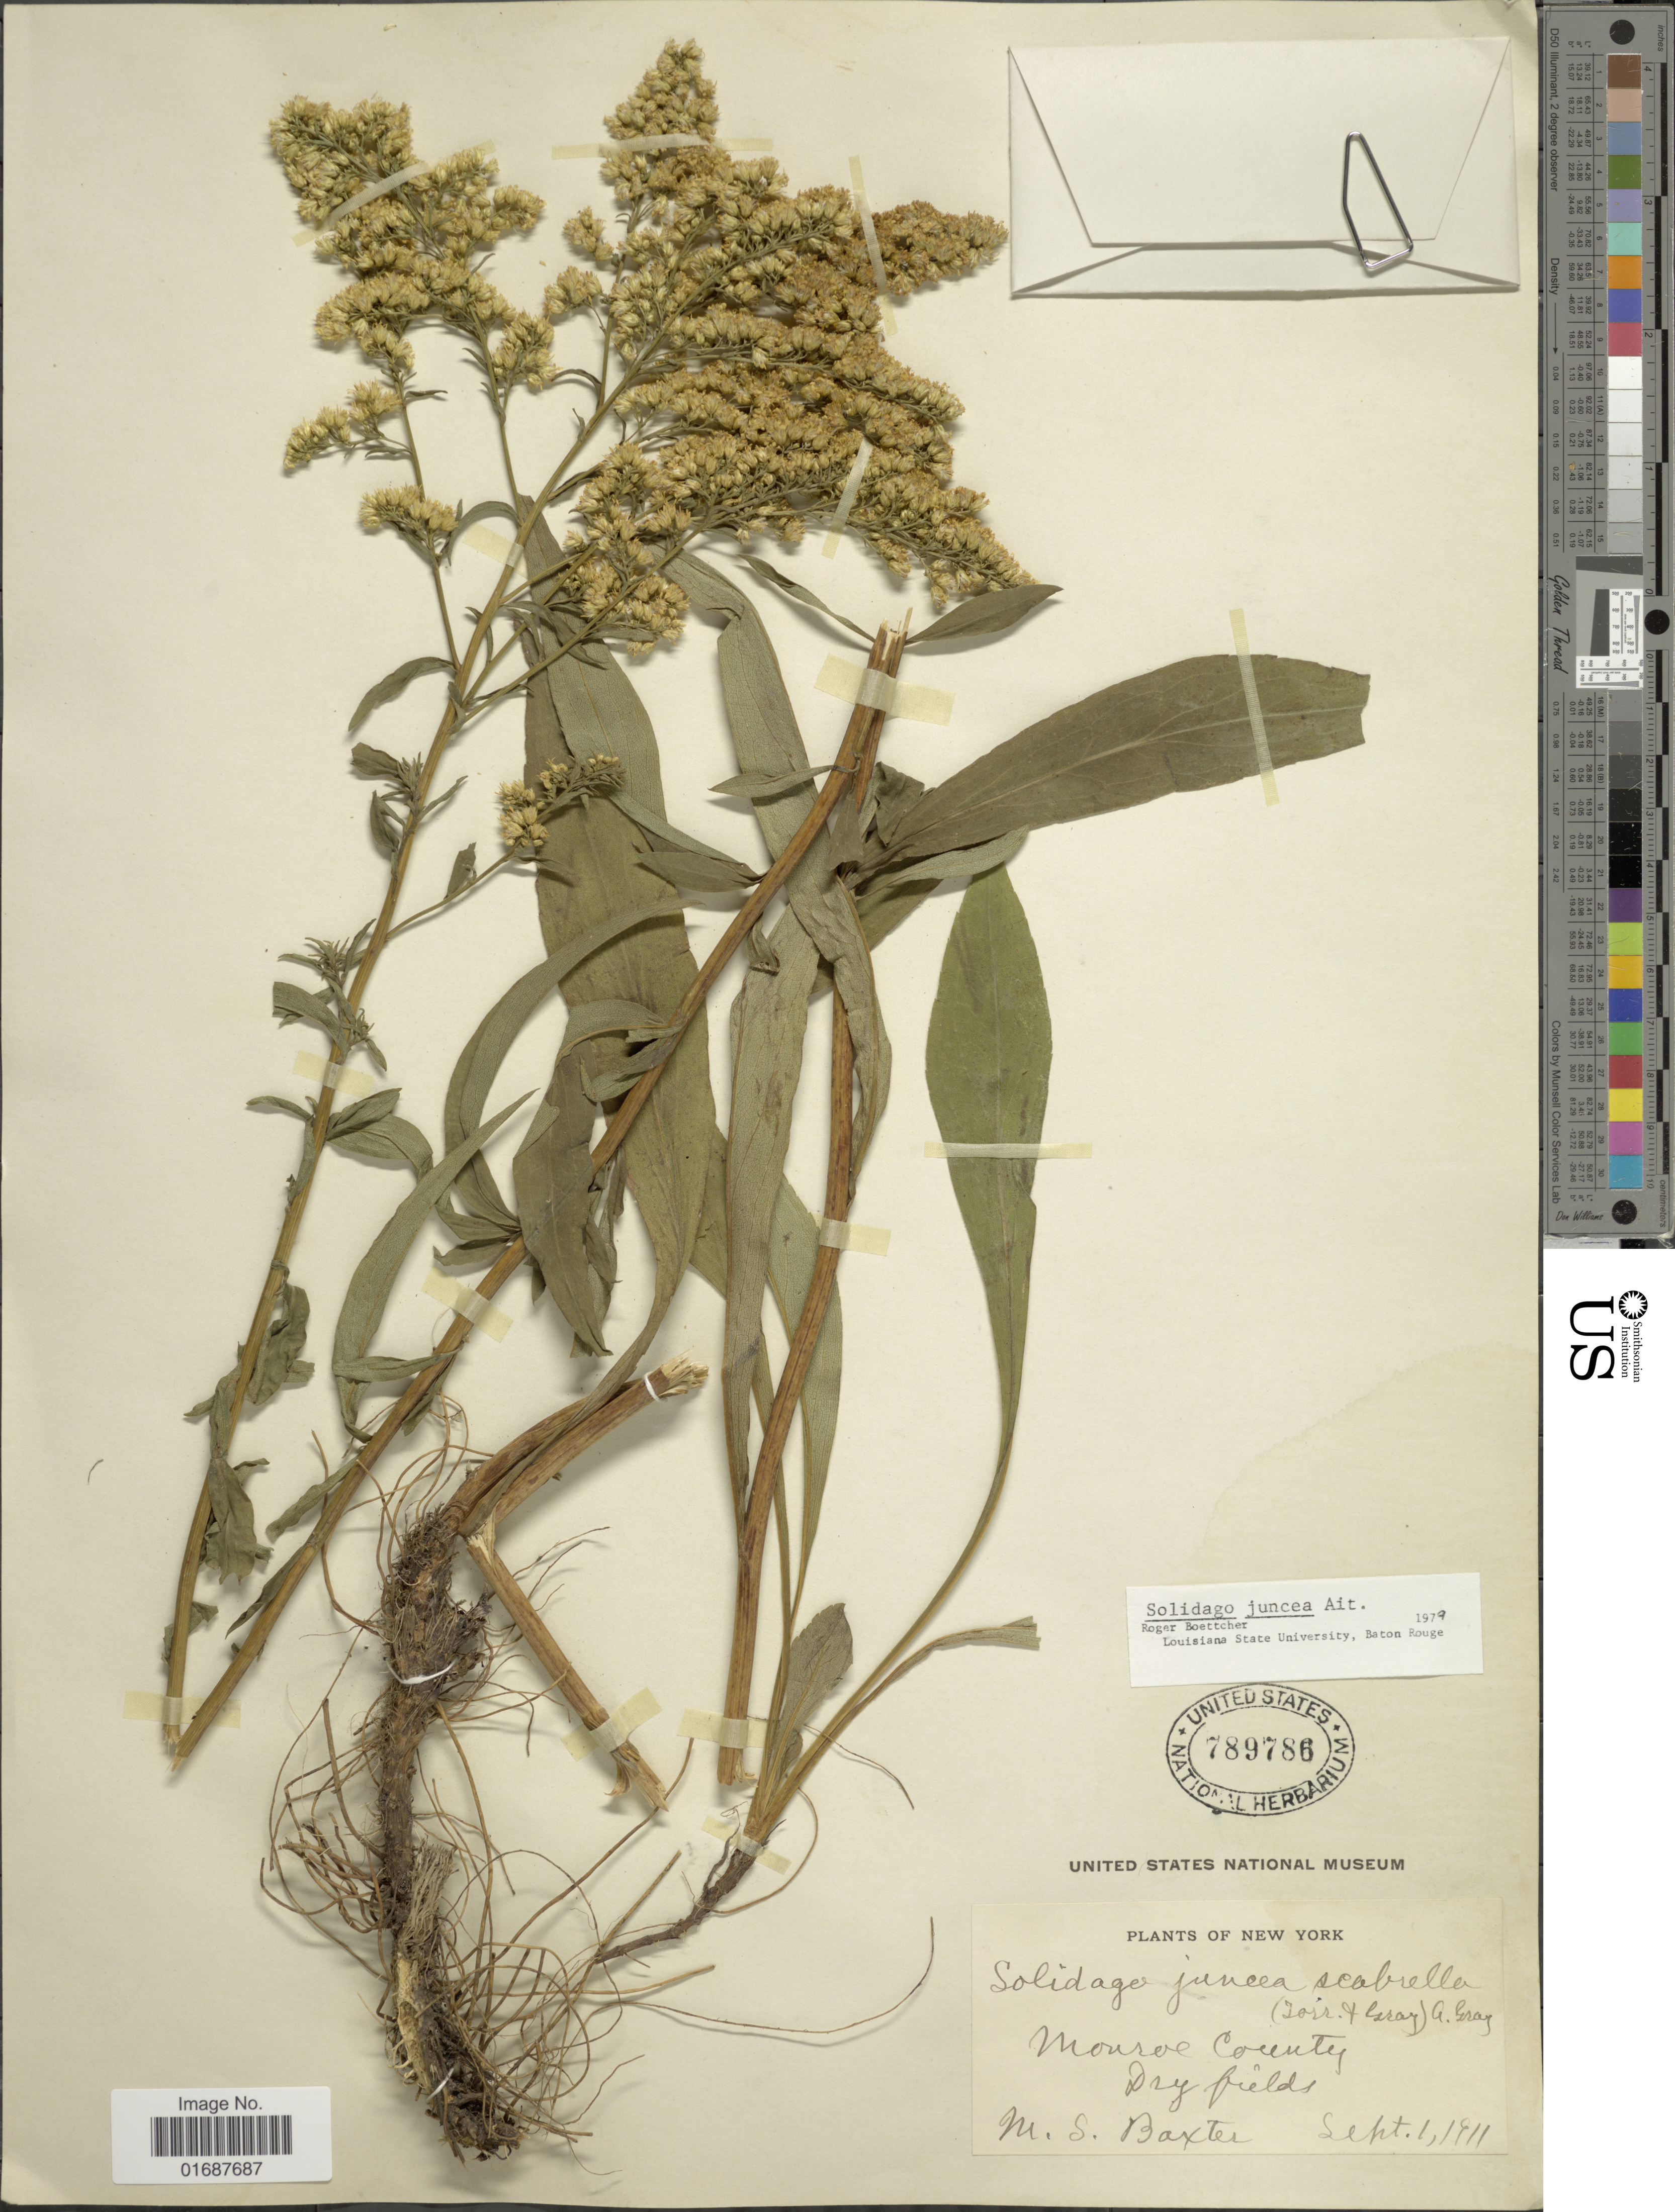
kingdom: Plantae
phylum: Tracheophyta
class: Magnoliopsida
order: Asterales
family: Asteraceae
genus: Solidago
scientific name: Solidago juncea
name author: Aiton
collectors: M. Baxter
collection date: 1911-09-01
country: United States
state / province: New York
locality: Monroe County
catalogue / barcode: US 789786